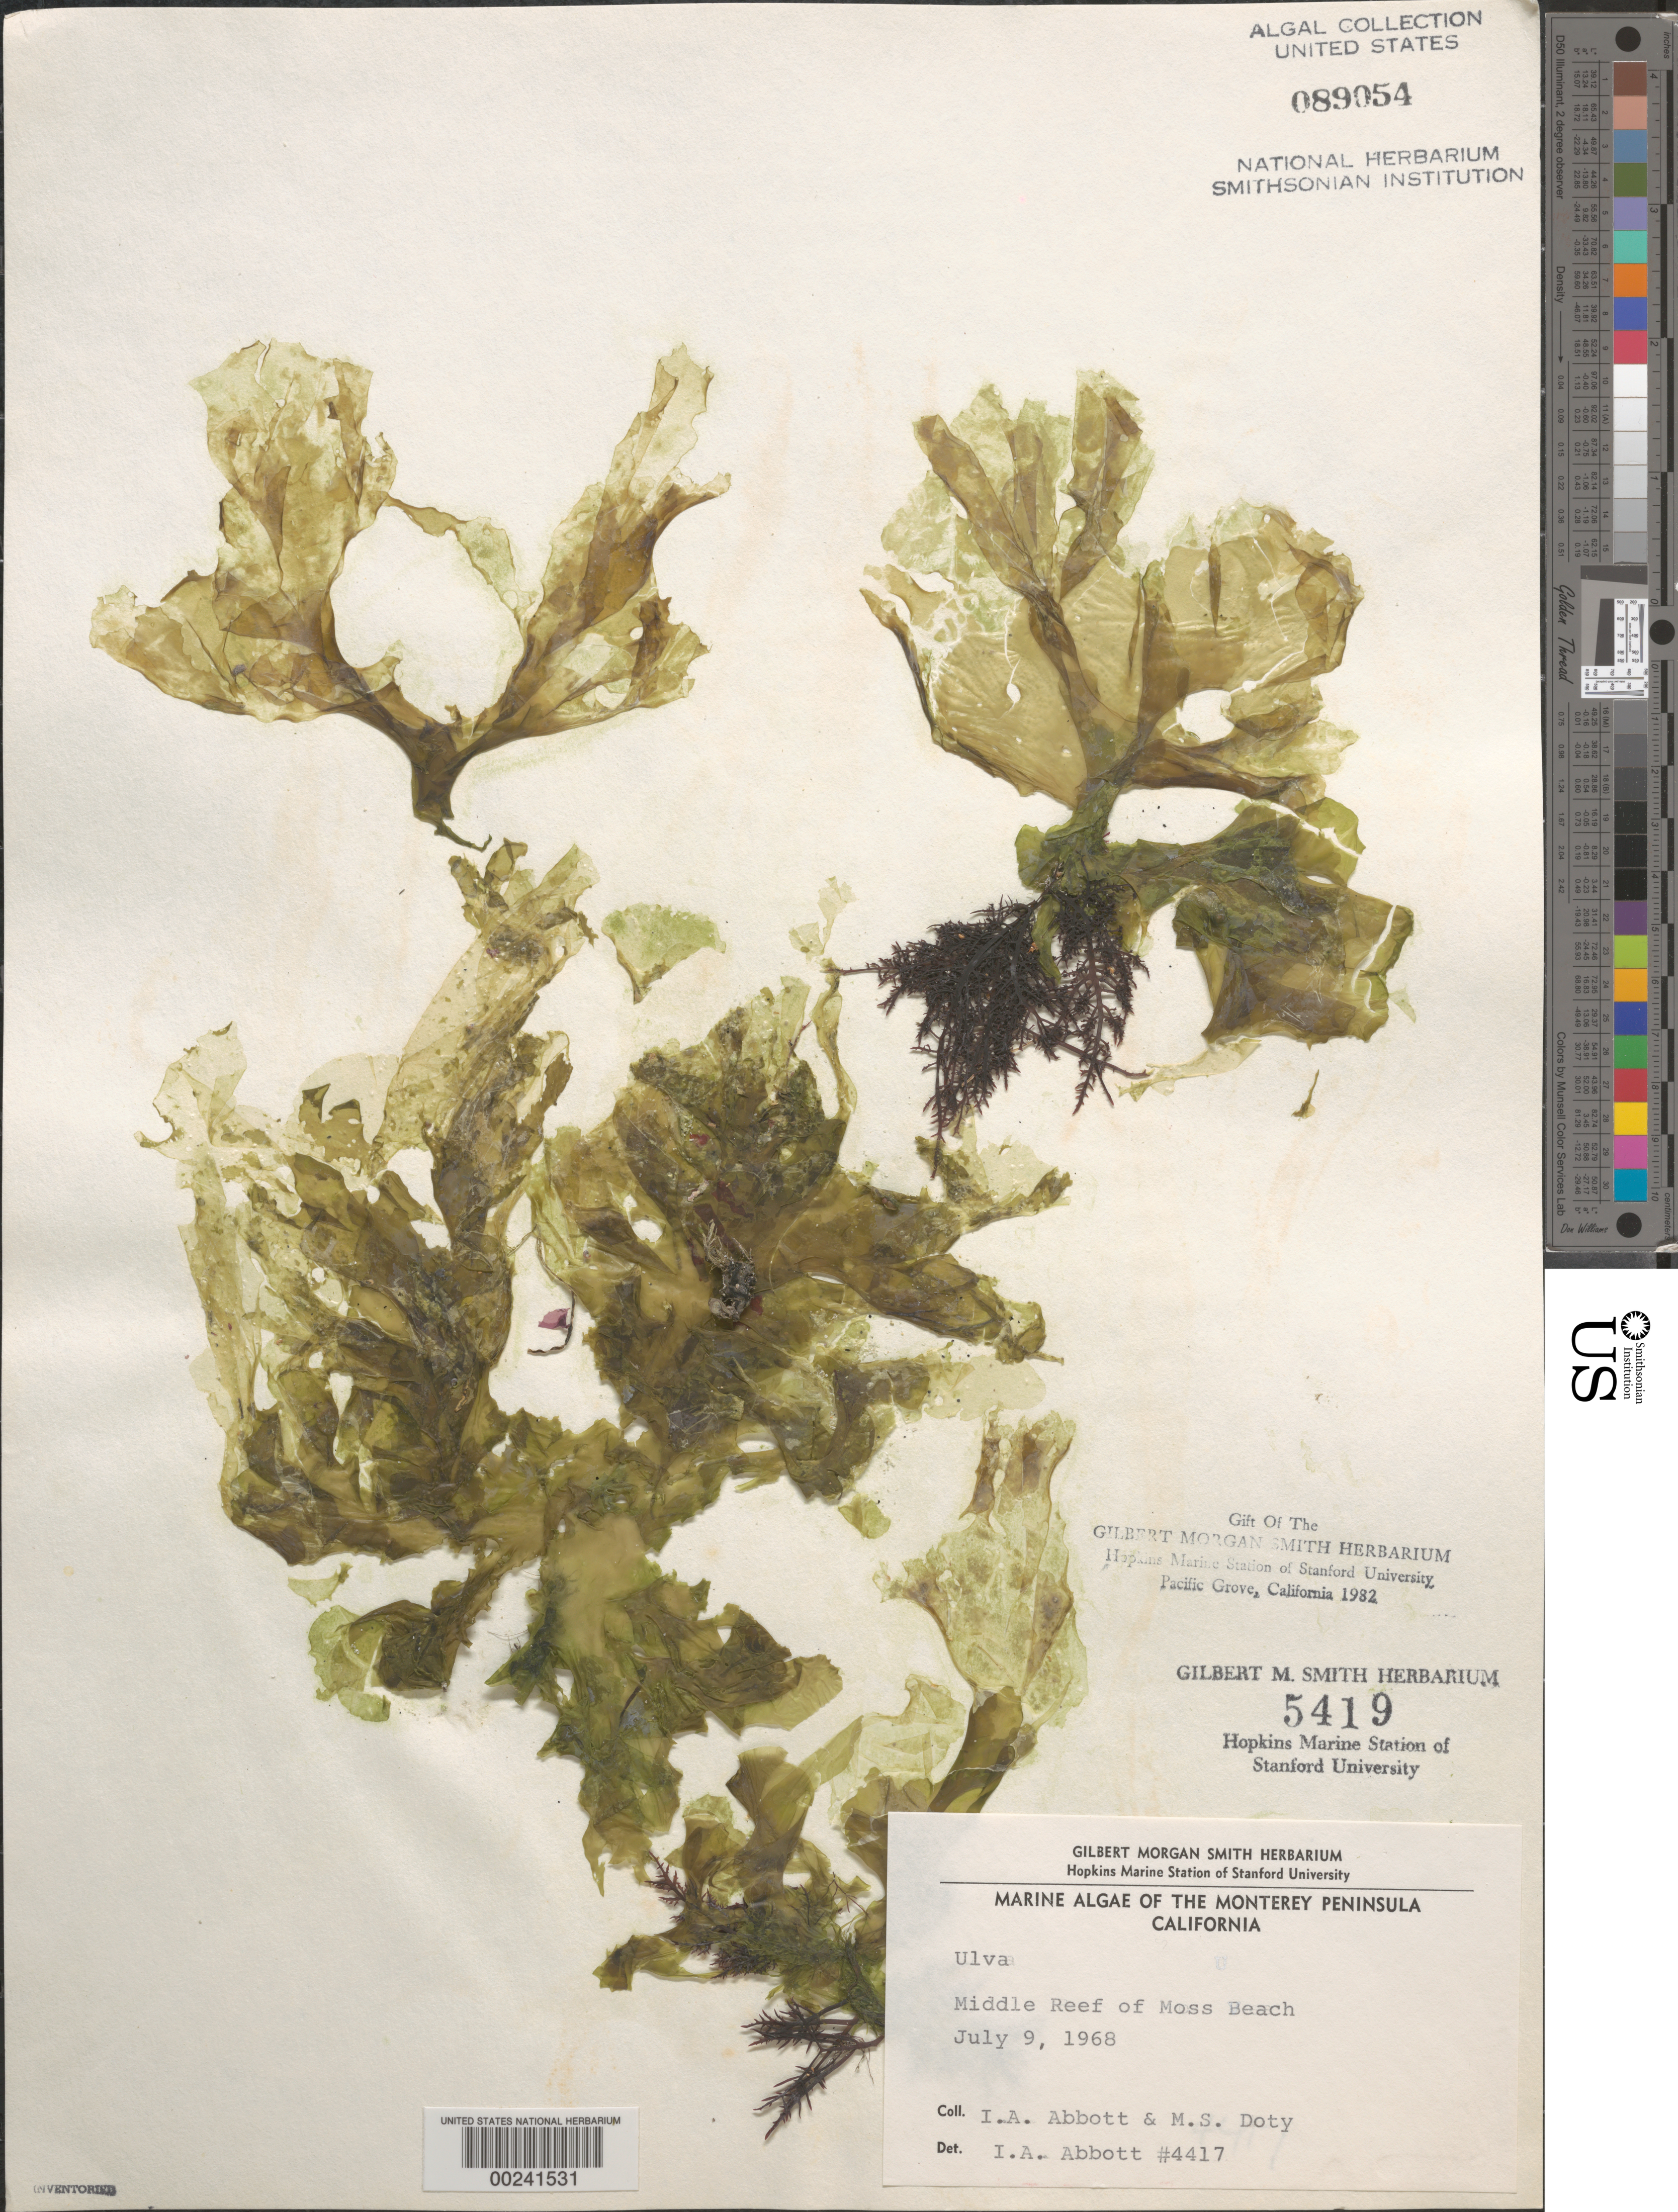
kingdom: Plantae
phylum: Chlorophyta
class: Ulvophyceae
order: Ulvales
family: Ulvaceae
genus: Ulva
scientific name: Ulva sp.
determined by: Abbott, Isabella A.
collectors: I. A. Abbott & M. S. Doty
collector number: IAA 4417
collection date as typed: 09 Jul 1968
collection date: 1968-07-09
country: United States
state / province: California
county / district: Monterey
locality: Middle Reef of Moss Beach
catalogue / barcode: US 89054